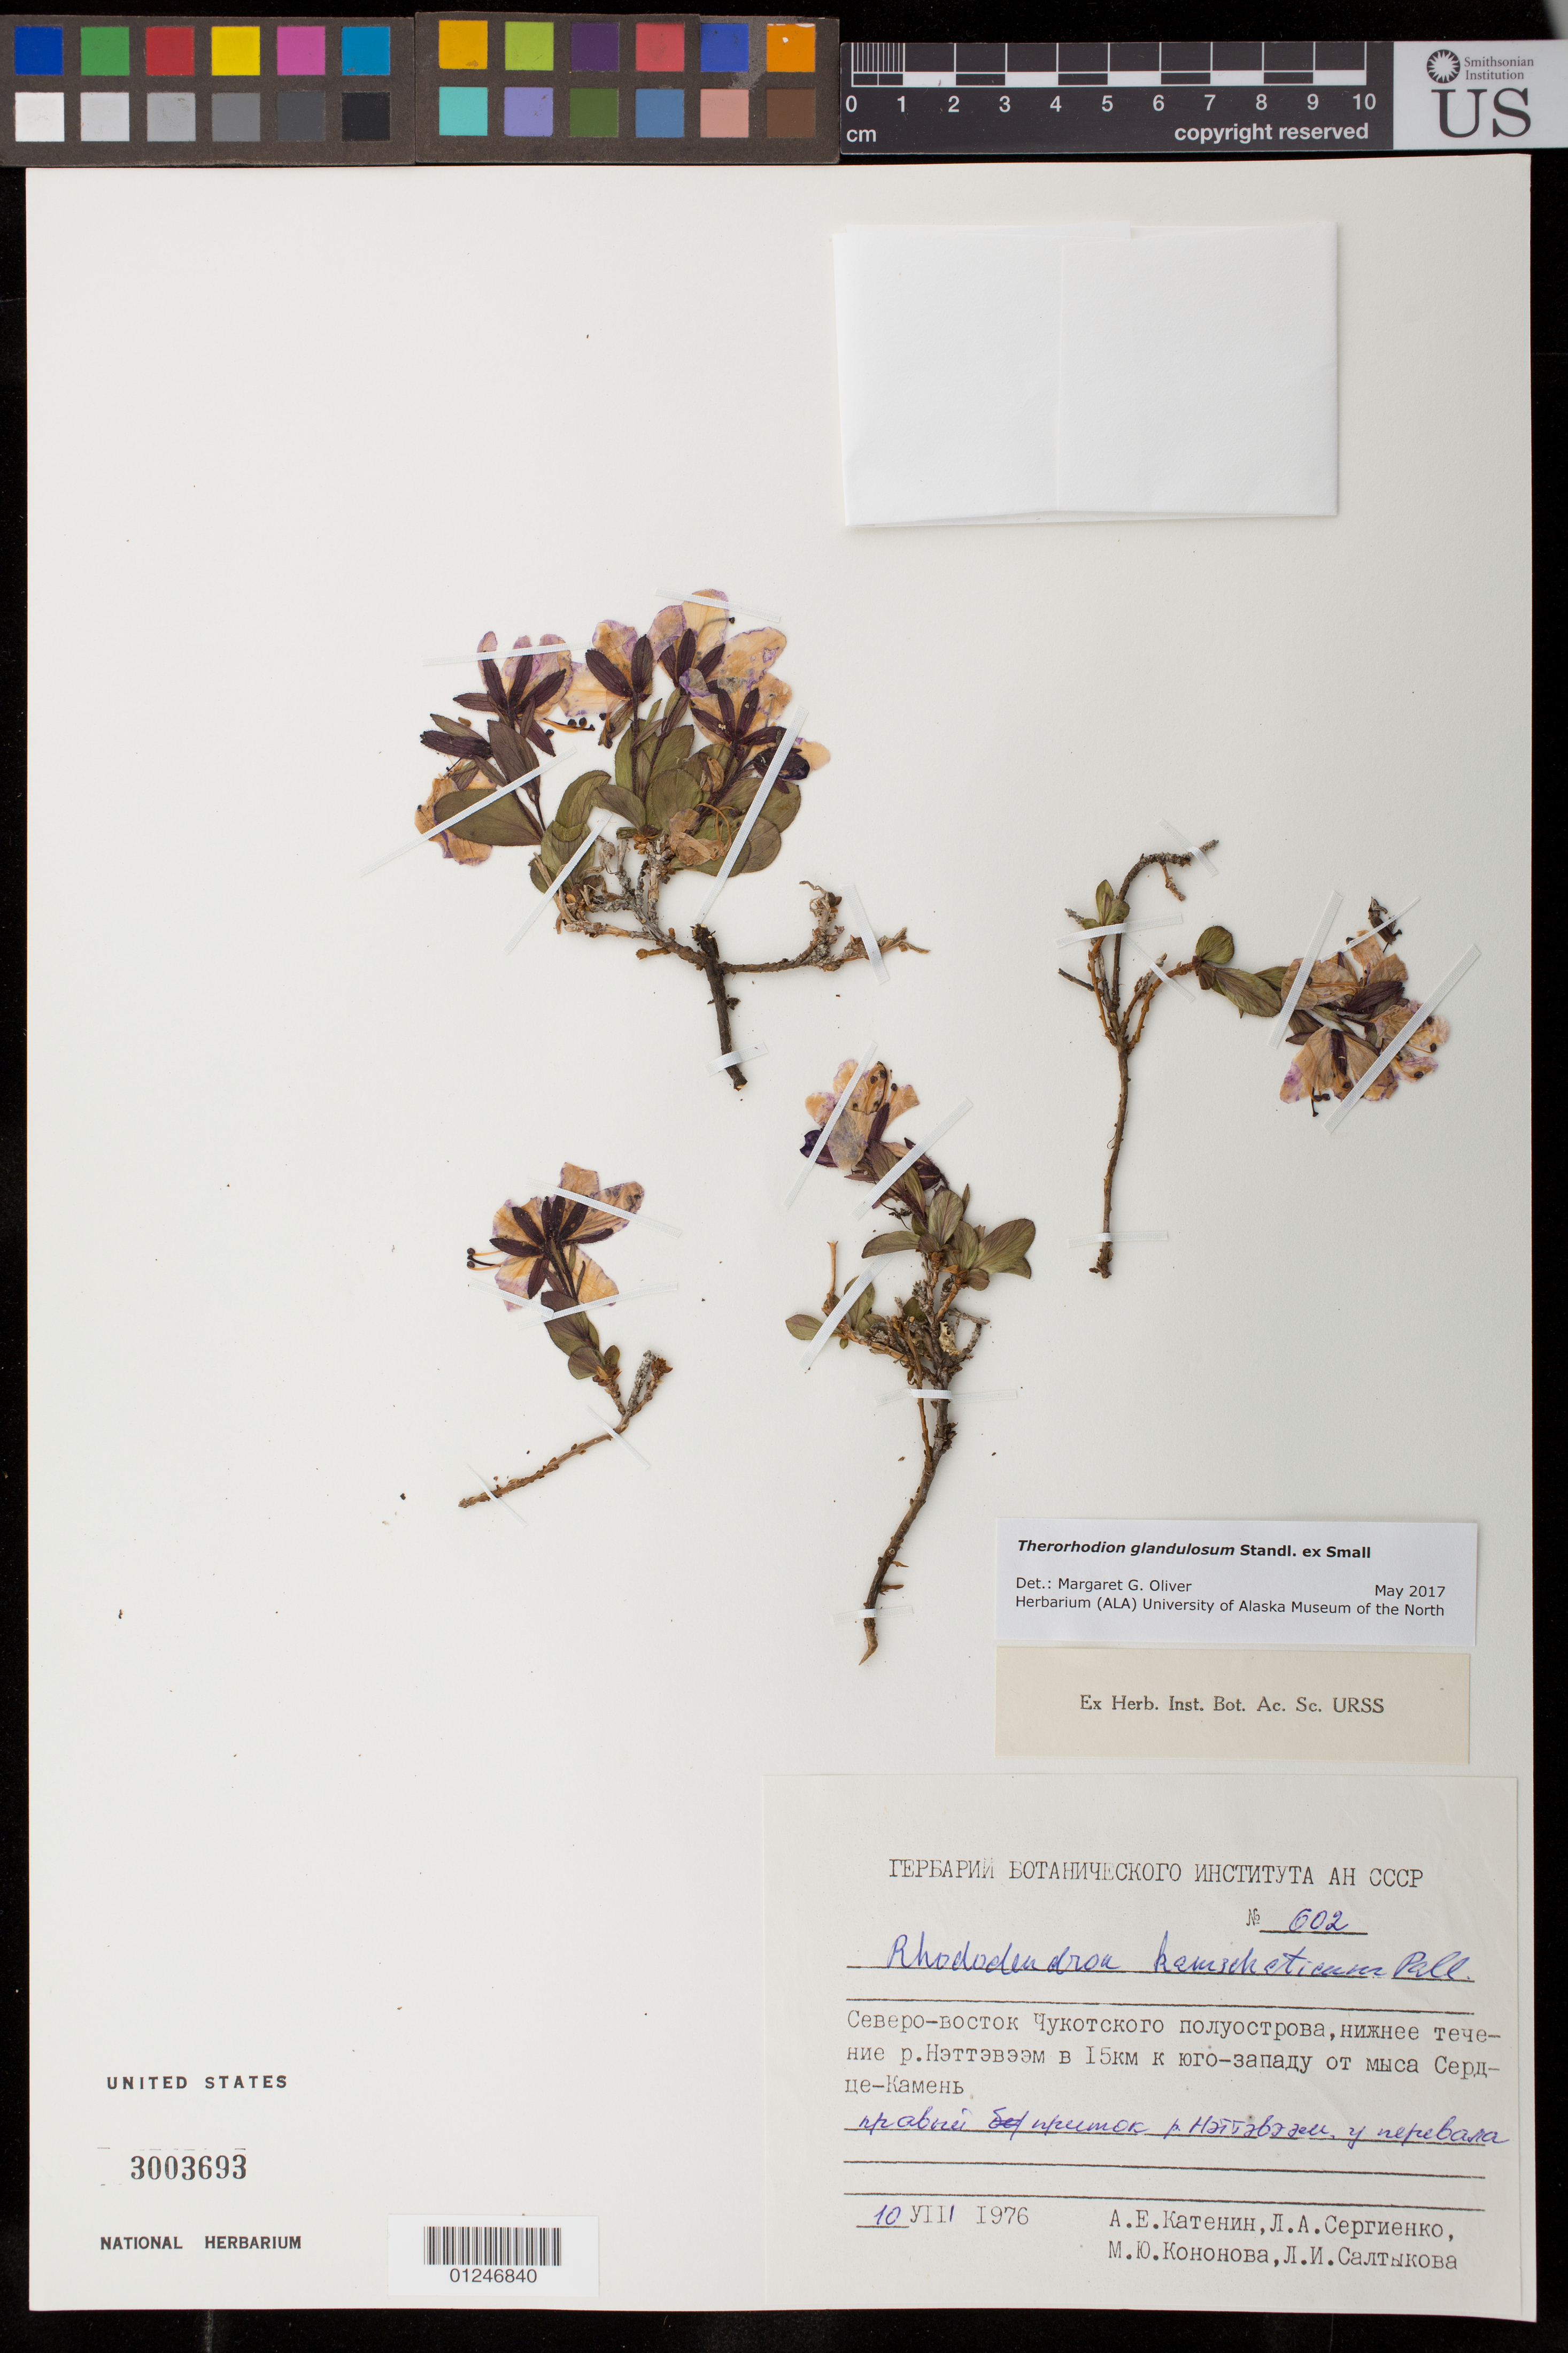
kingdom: Plantae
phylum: Tracheophyta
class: Magnoliopsida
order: Ericales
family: Ericaceae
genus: Therorhodion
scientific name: Therorhodion glandulosum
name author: Standl. ex Small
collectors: A. Katenin, L. Sergienko & M. Kononova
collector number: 602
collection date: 1976-08-10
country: Russian Federation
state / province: Chukotka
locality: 15 km SW from Cape Serdtse-Kamen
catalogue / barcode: US 3003693